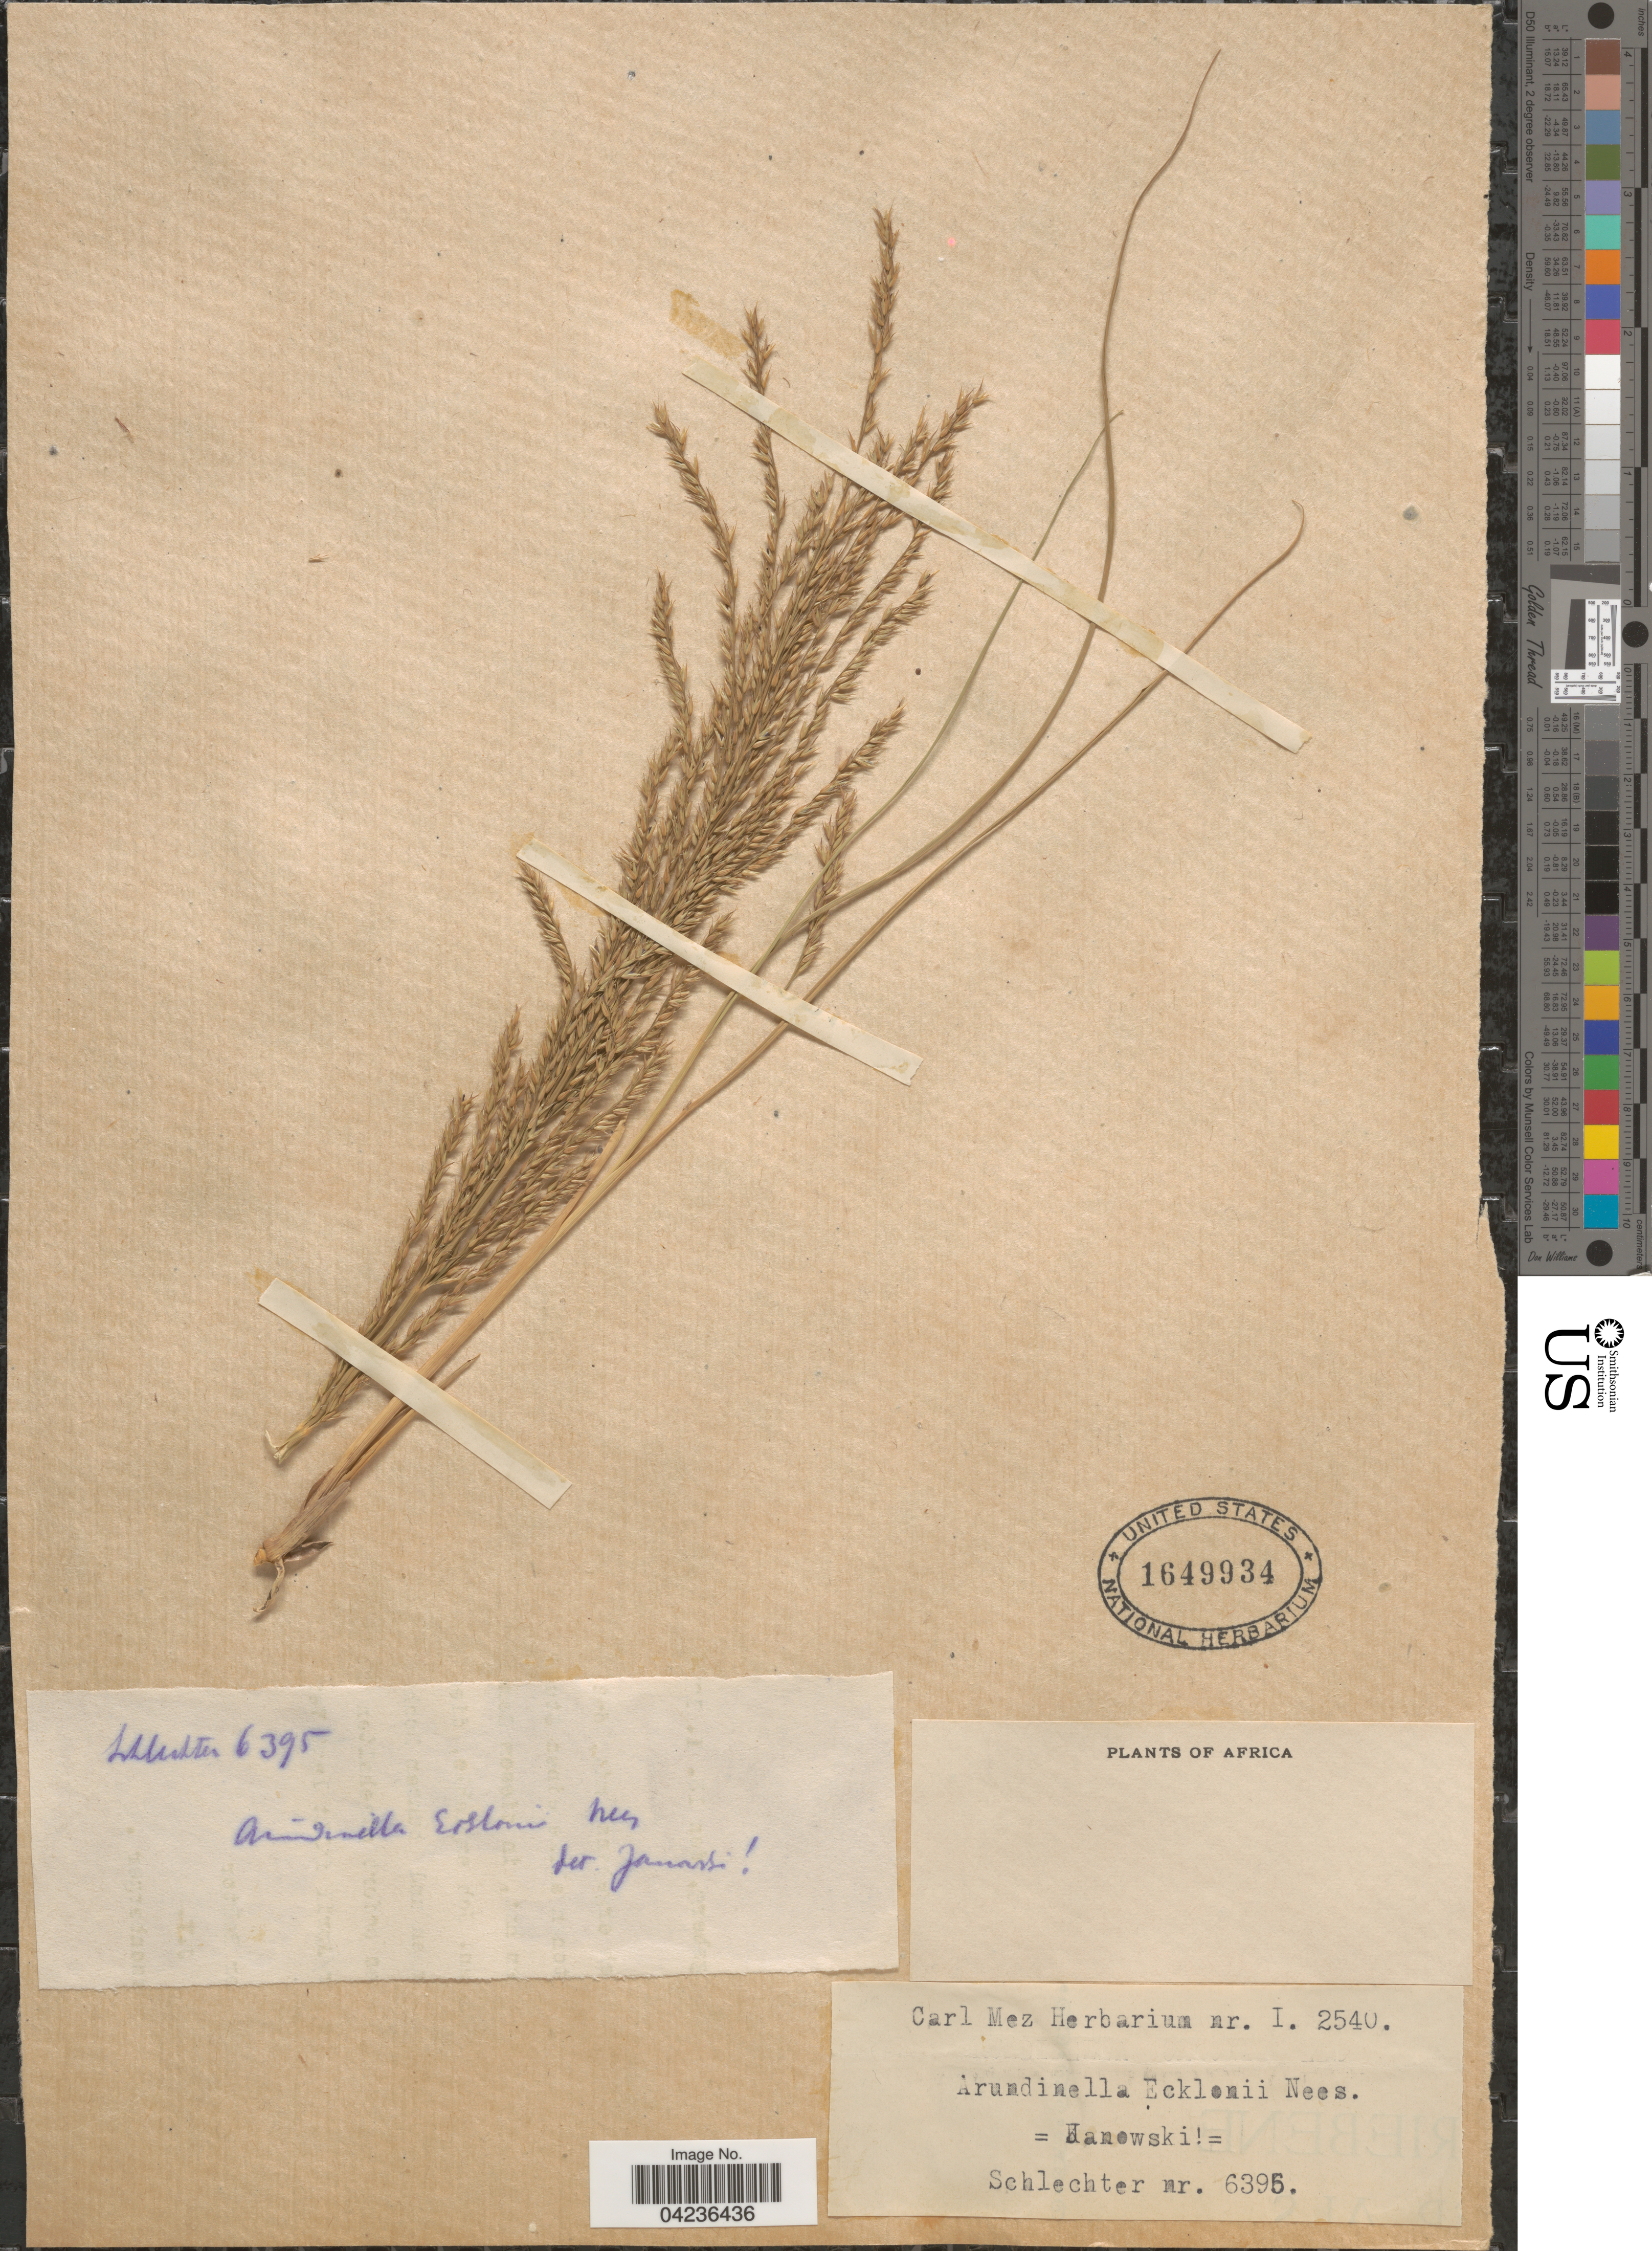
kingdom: Plantae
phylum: Tracheophyta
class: Liliopsida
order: Poales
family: Poaceae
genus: Arundinella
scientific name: Arundinella nepalensis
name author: Trin.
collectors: Schlechter, --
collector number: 6395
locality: Africa.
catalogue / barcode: US 1649934